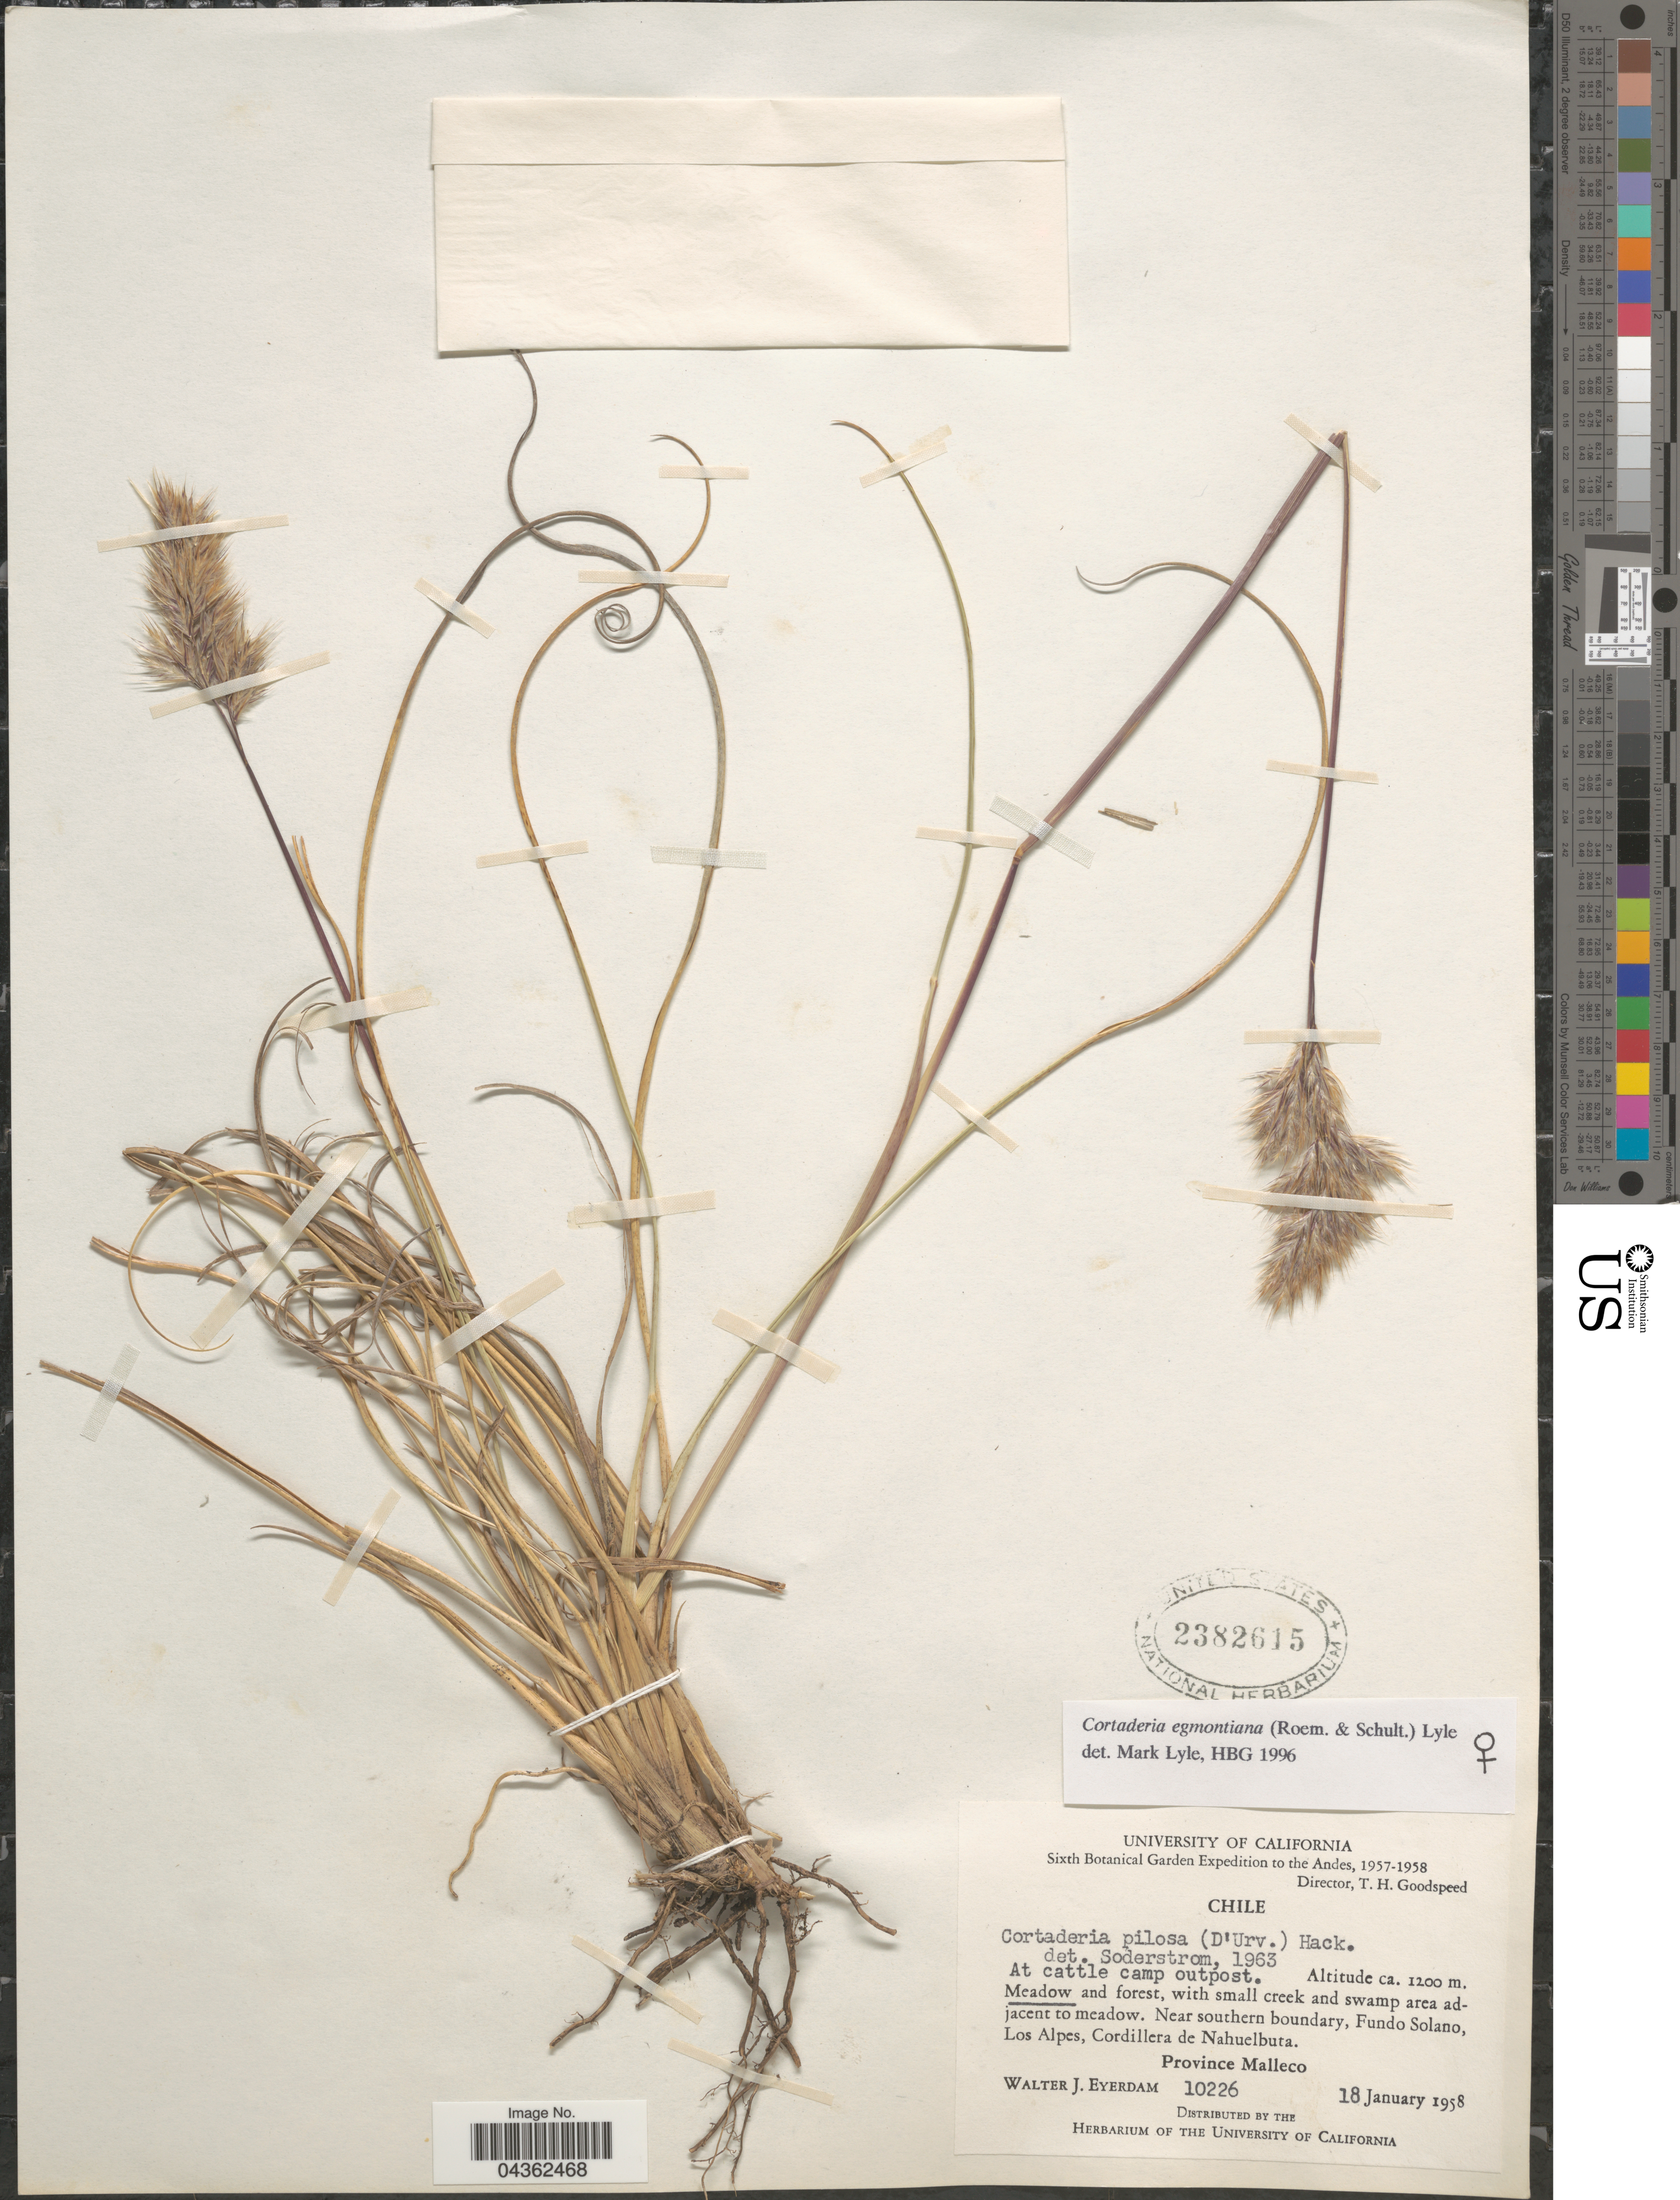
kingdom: Plantae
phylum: Tracheophyta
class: Liliopsida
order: Poales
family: Poaceae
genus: Cortaderia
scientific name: Cortaderia egmontiana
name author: (Roem. & Schult.) Lyle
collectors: W. J. Eyerdam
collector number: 10226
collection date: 1958-01-18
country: Chile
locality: Sixth Botanical Garden Expedition to the Andes, 1957-1958. Near southern boundary, Fundo Solano, Los Alpes, Cordillera de Nahuelbuta. Province Malleco.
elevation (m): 1200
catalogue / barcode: US 2382615